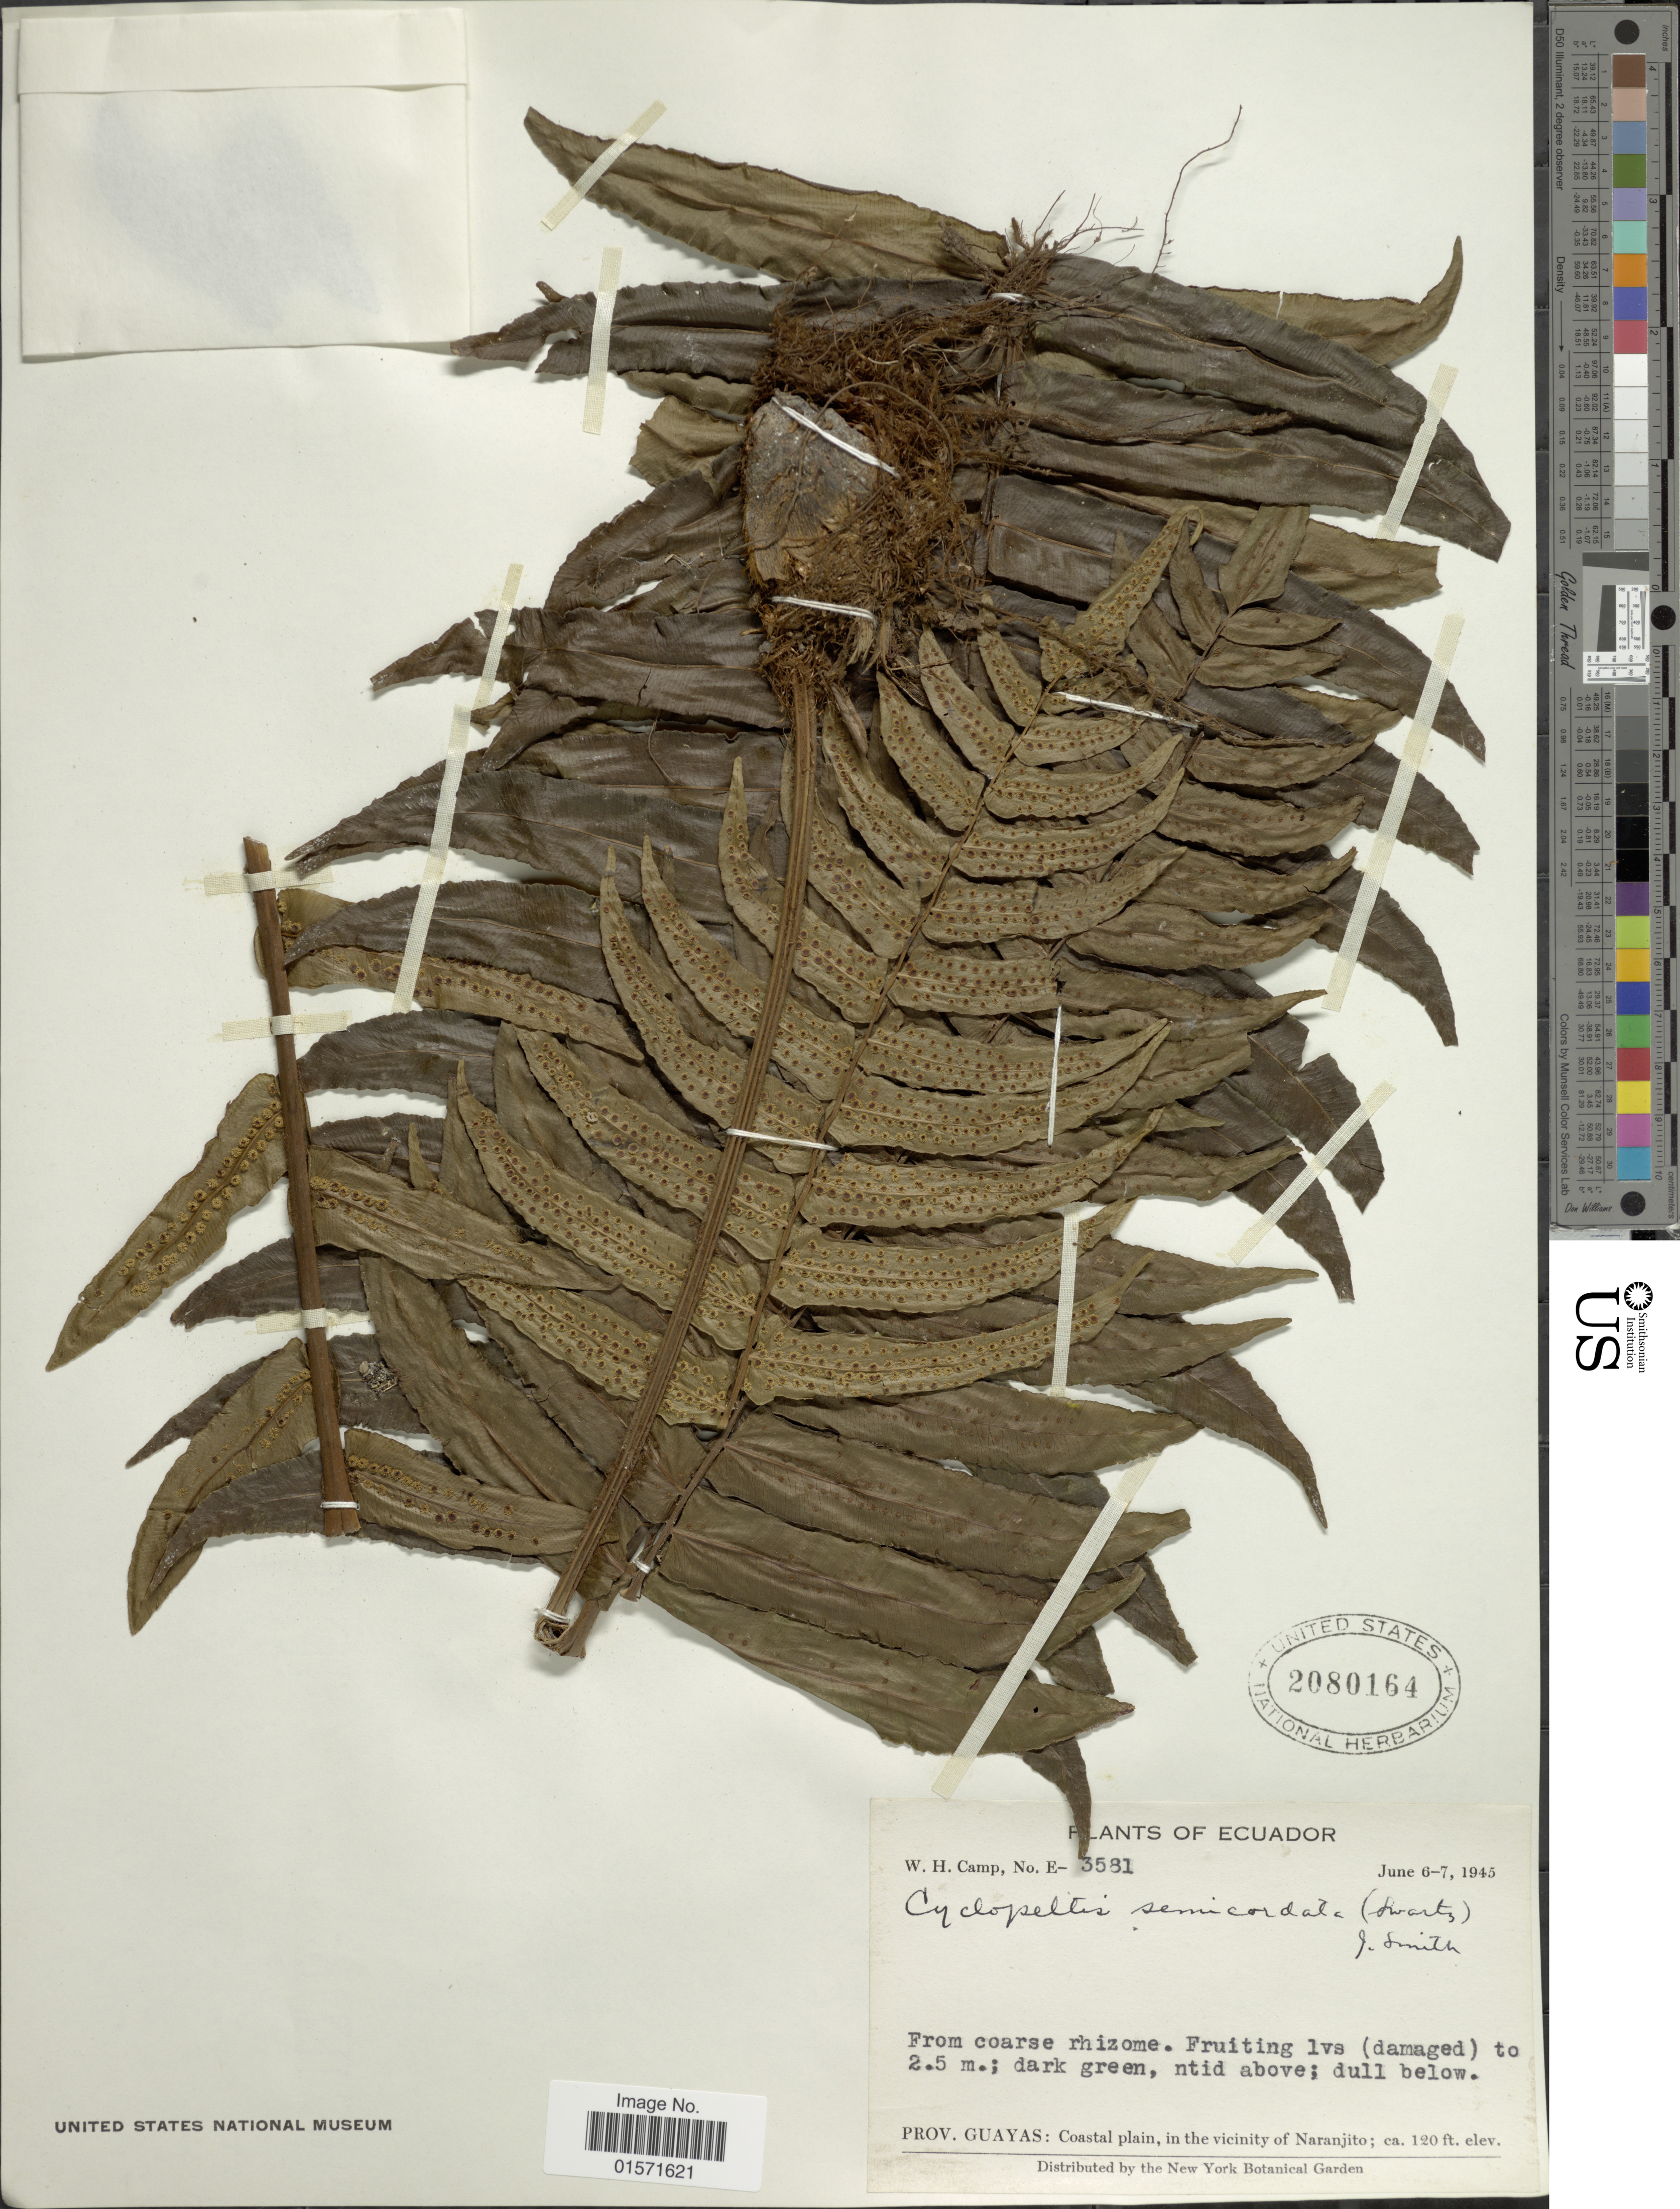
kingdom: Plantae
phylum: Tracheophyta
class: Polypodiopsida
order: Polypodiales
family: Lomariopsidaceae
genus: Cyclopeltis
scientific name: Cyclopeltis semicordata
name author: (Sw.) J. Sm.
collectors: W. H. Camp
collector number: E-3581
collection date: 1945-06-06/1945-06-07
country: Ecuador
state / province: Guayas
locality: Prov. Guayas: Coastal plain, in the vicinity of Naranjito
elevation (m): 37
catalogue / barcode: US 2080164